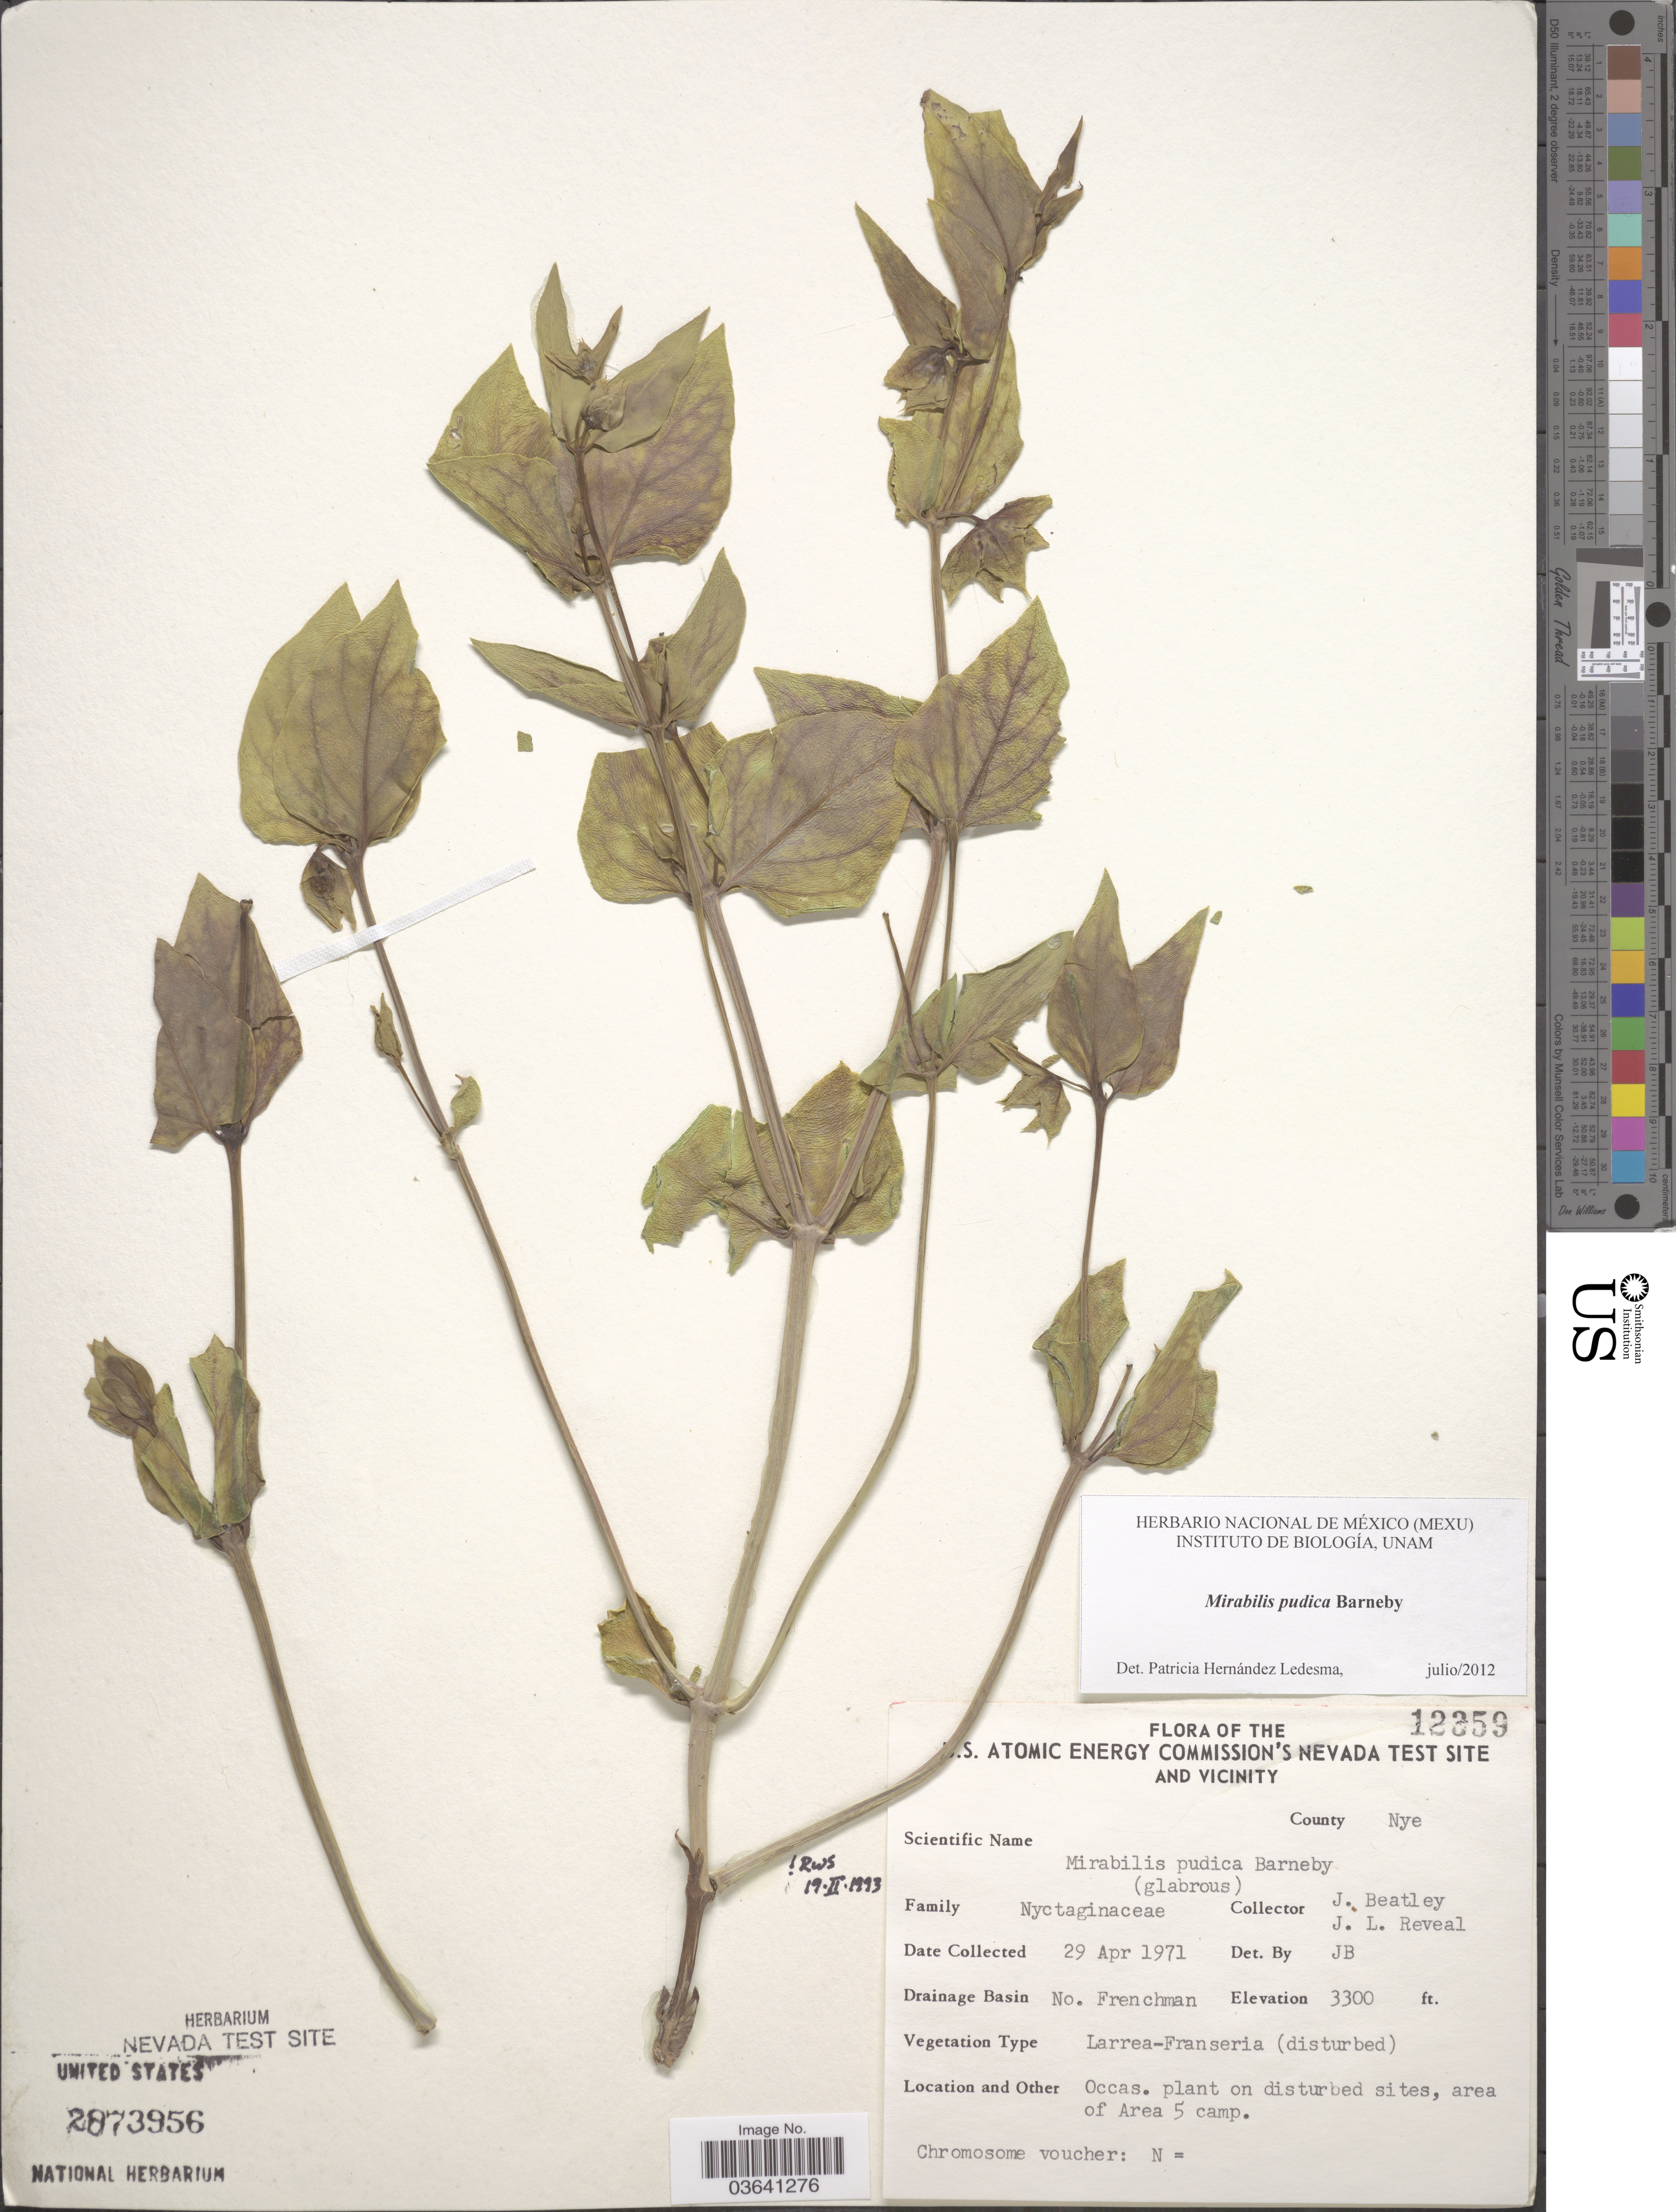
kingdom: Plantae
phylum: Tracheophyta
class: Magnoliopsida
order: Caryophyllales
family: Nyctaginaceae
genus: Mirabilis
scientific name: Mirabilis pudica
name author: Barneby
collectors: J. C. Beatley & J. L. Reveal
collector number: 12359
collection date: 1971-04-29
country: United States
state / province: Nevada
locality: U.S. Atomic Energy Commission's Nevada Test Site and Vicinity. County Nye. Drainage Basin No. Frenchman. Area of Area 5 camp.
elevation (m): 1006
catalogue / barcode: US 2873956